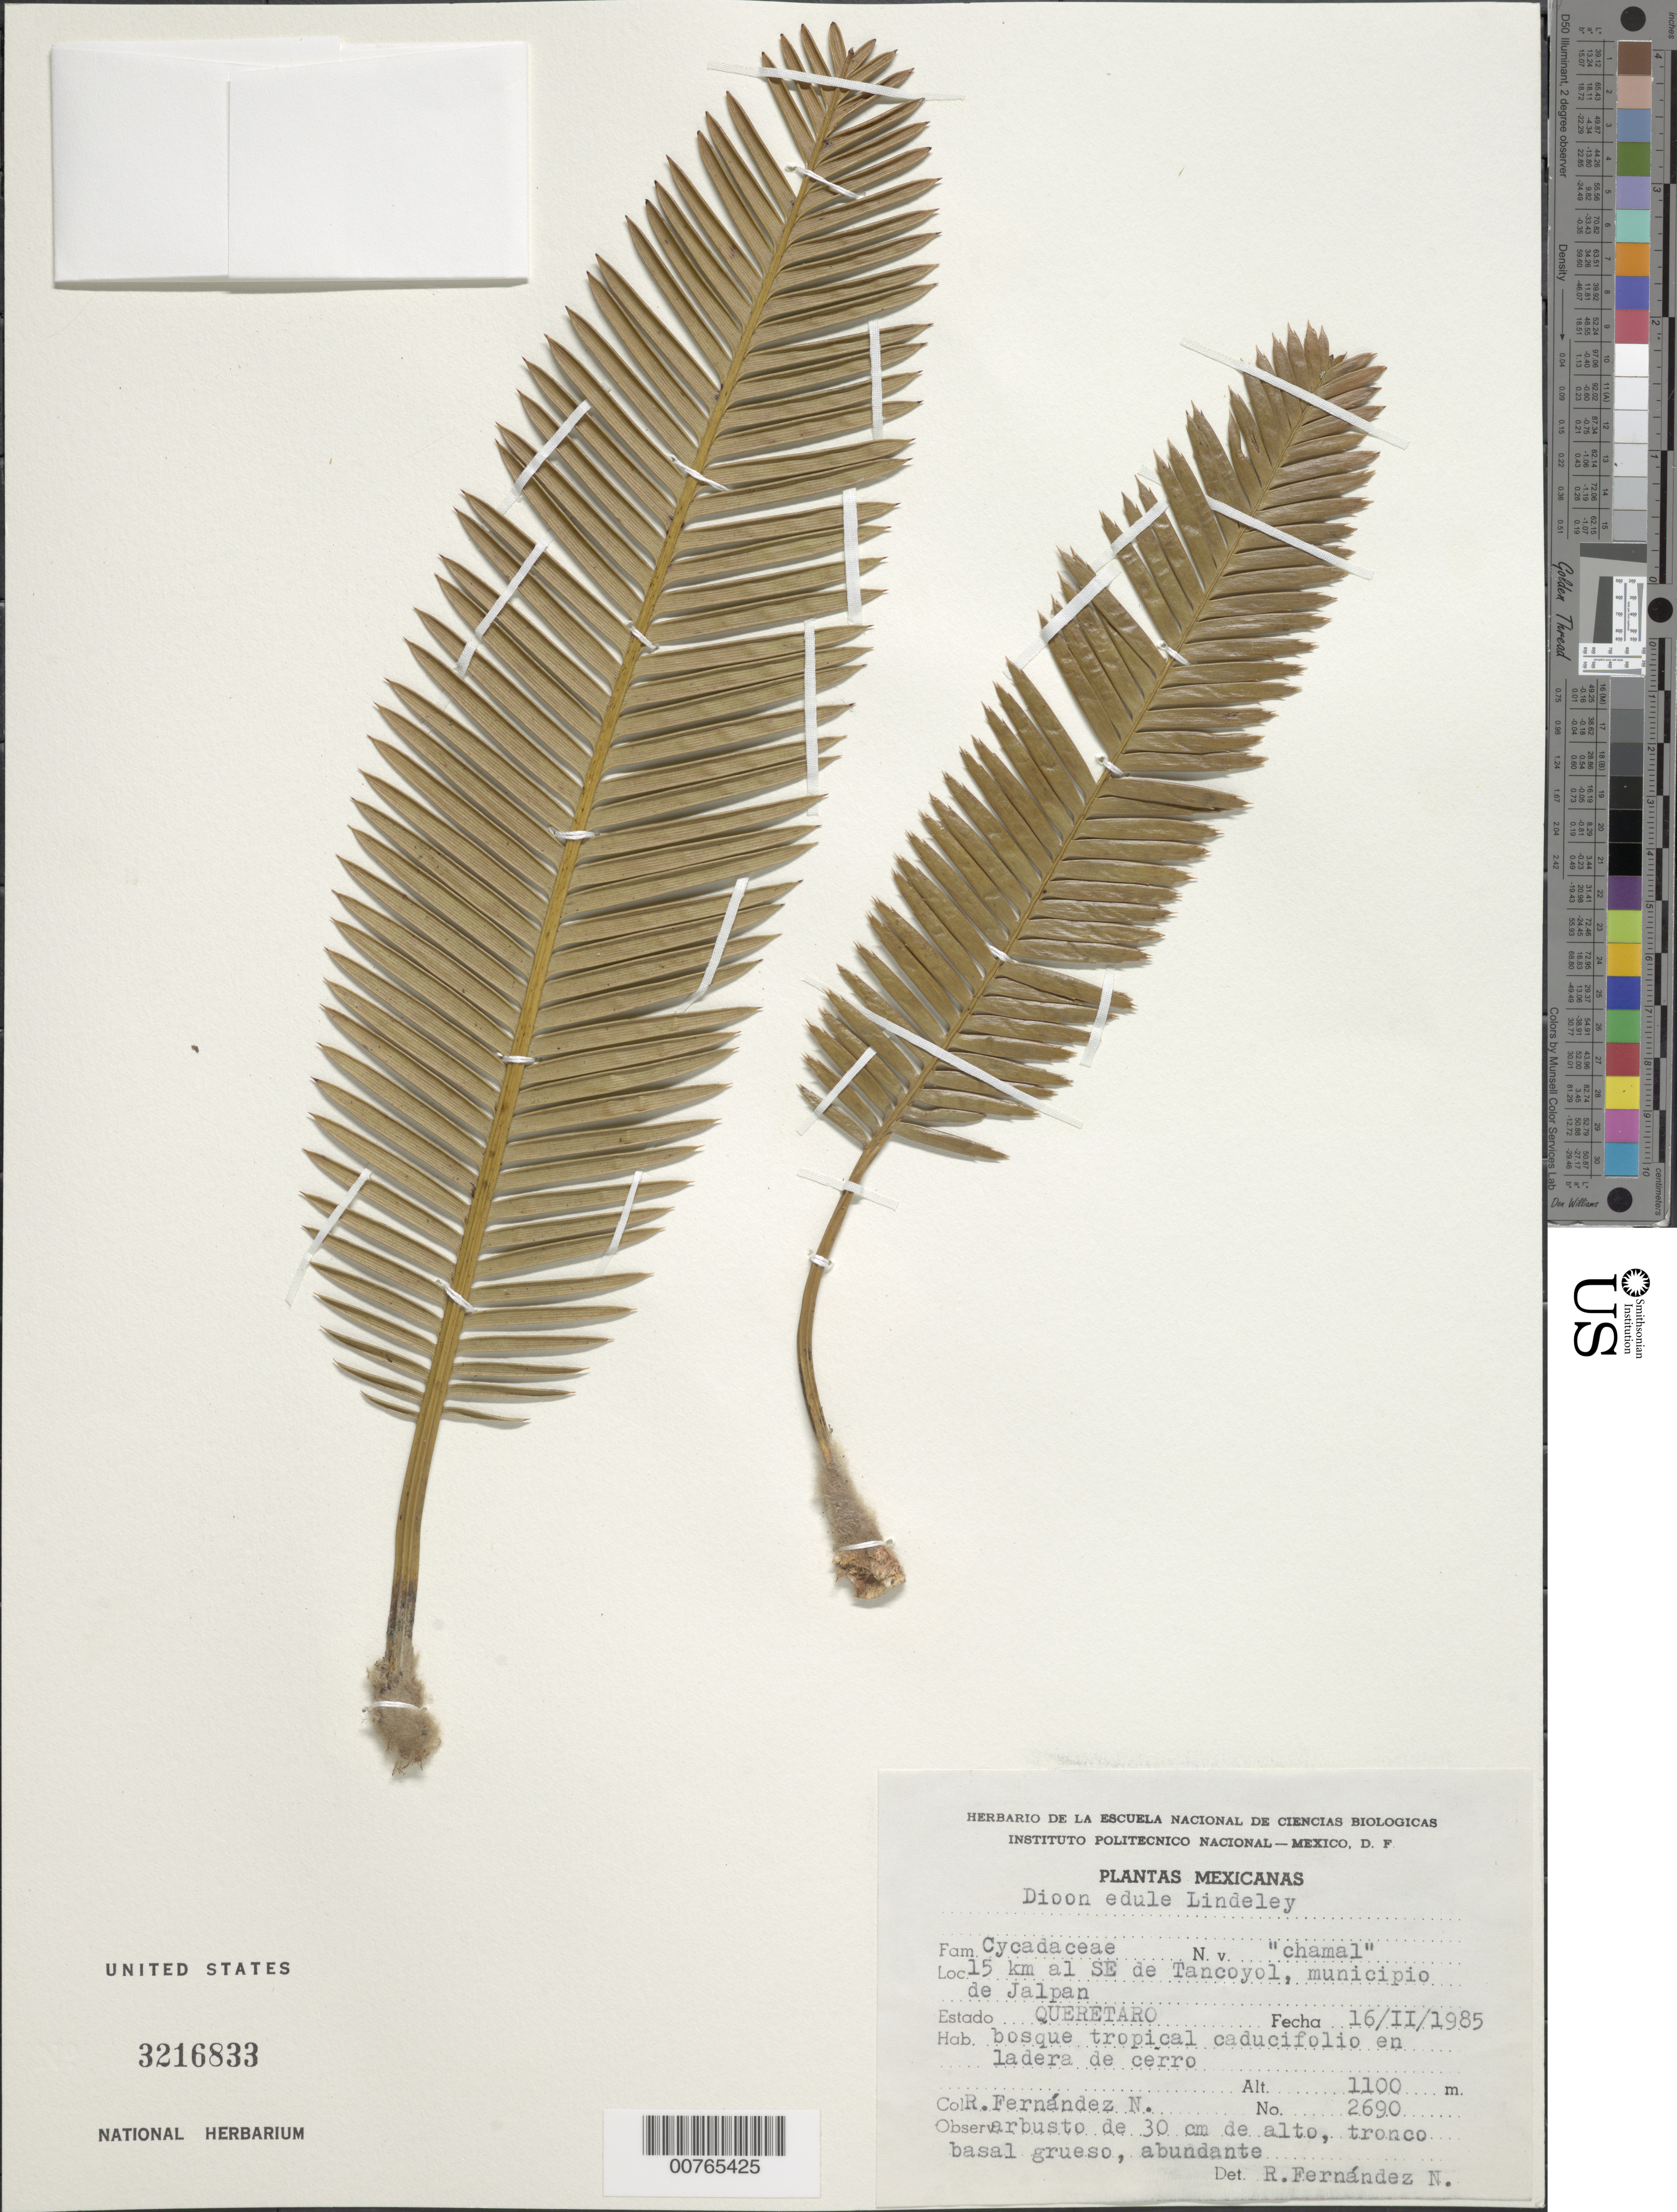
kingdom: Plantae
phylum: Tracheophyta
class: Cycadopsida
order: Cycadales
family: Zamiaceae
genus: Dioon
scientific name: Dioon edule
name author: Lindl.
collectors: R. Fernández Nava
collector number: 2690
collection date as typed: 16 Feb 1985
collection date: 1985-02-16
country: Mexico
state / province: Querétaro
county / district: Jalpan De Serra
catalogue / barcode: US 3216833